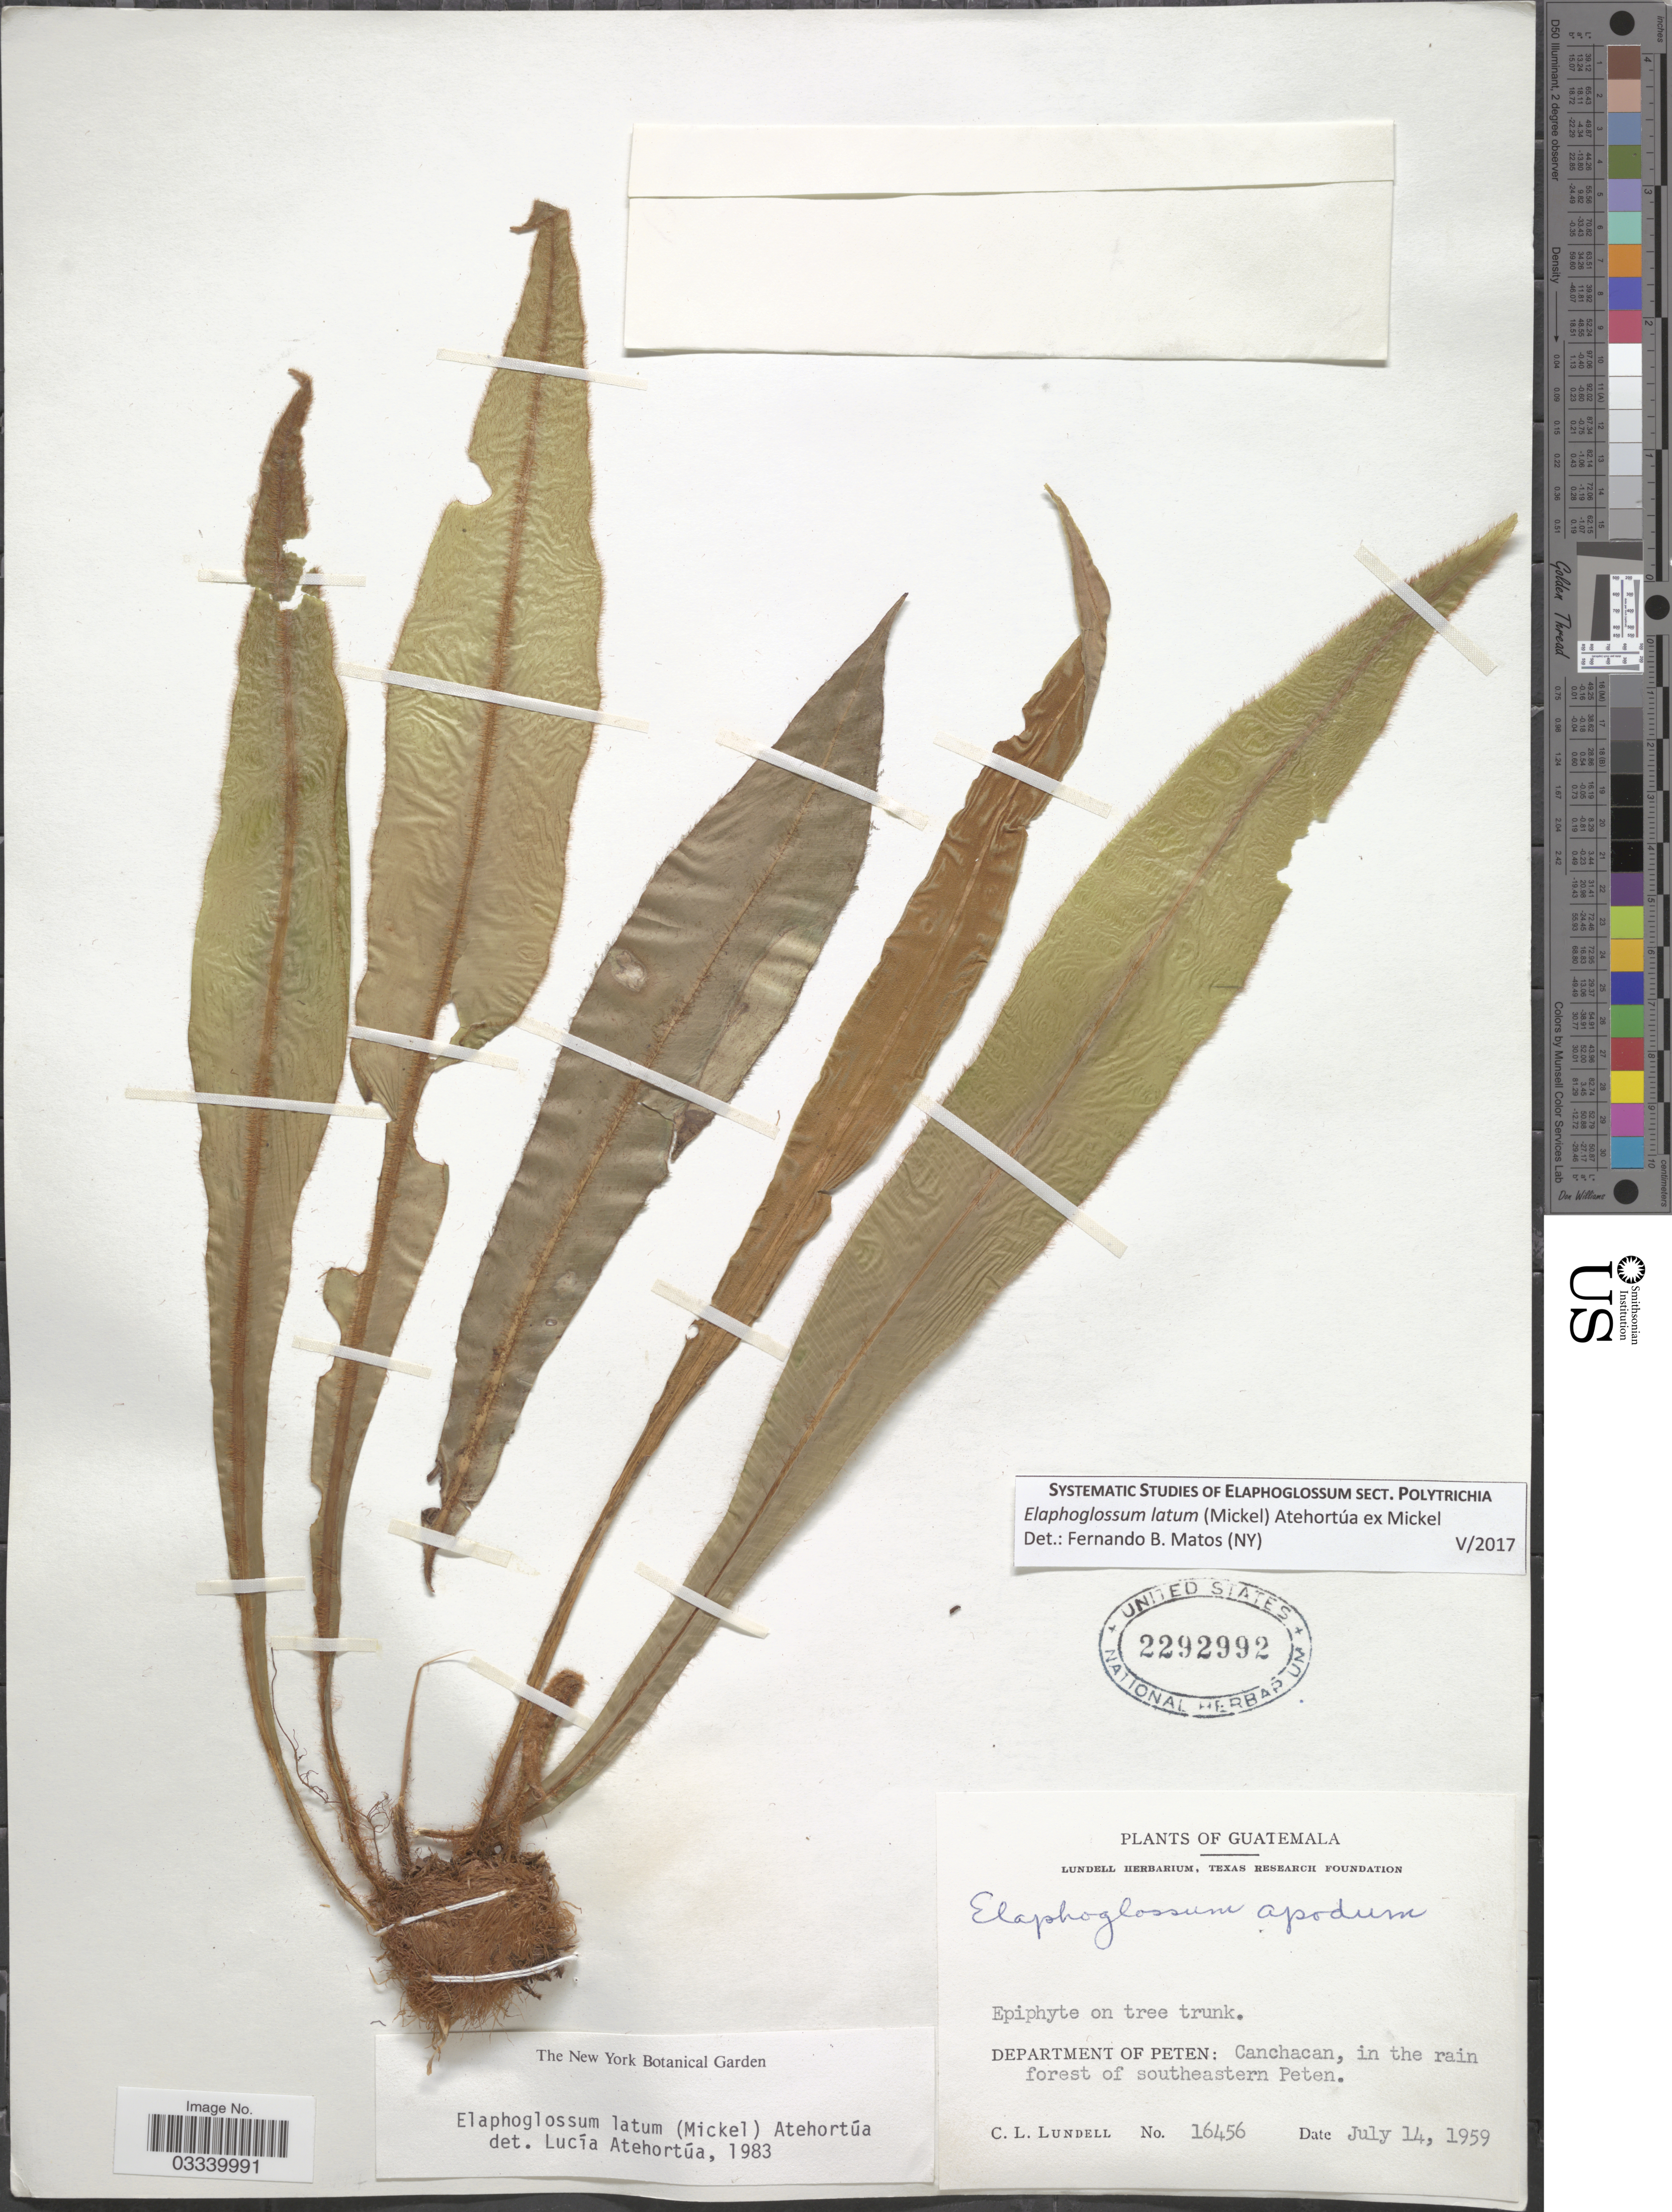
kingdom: Plantae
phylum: Tracheophyta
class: Polypodiopsida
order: Polypodiales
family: Dryopteridaceae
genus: Elaphoglossum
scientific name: Elaphoglossum latum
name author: (Mickel) Atehortúa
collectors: C. L. Lundell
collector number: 16456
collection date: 1959-07-14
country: Guatemala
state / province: El Petén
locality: Department of Peten: Canchacan, in the rain forest of southeastern Peten.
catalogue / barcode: US 2292992